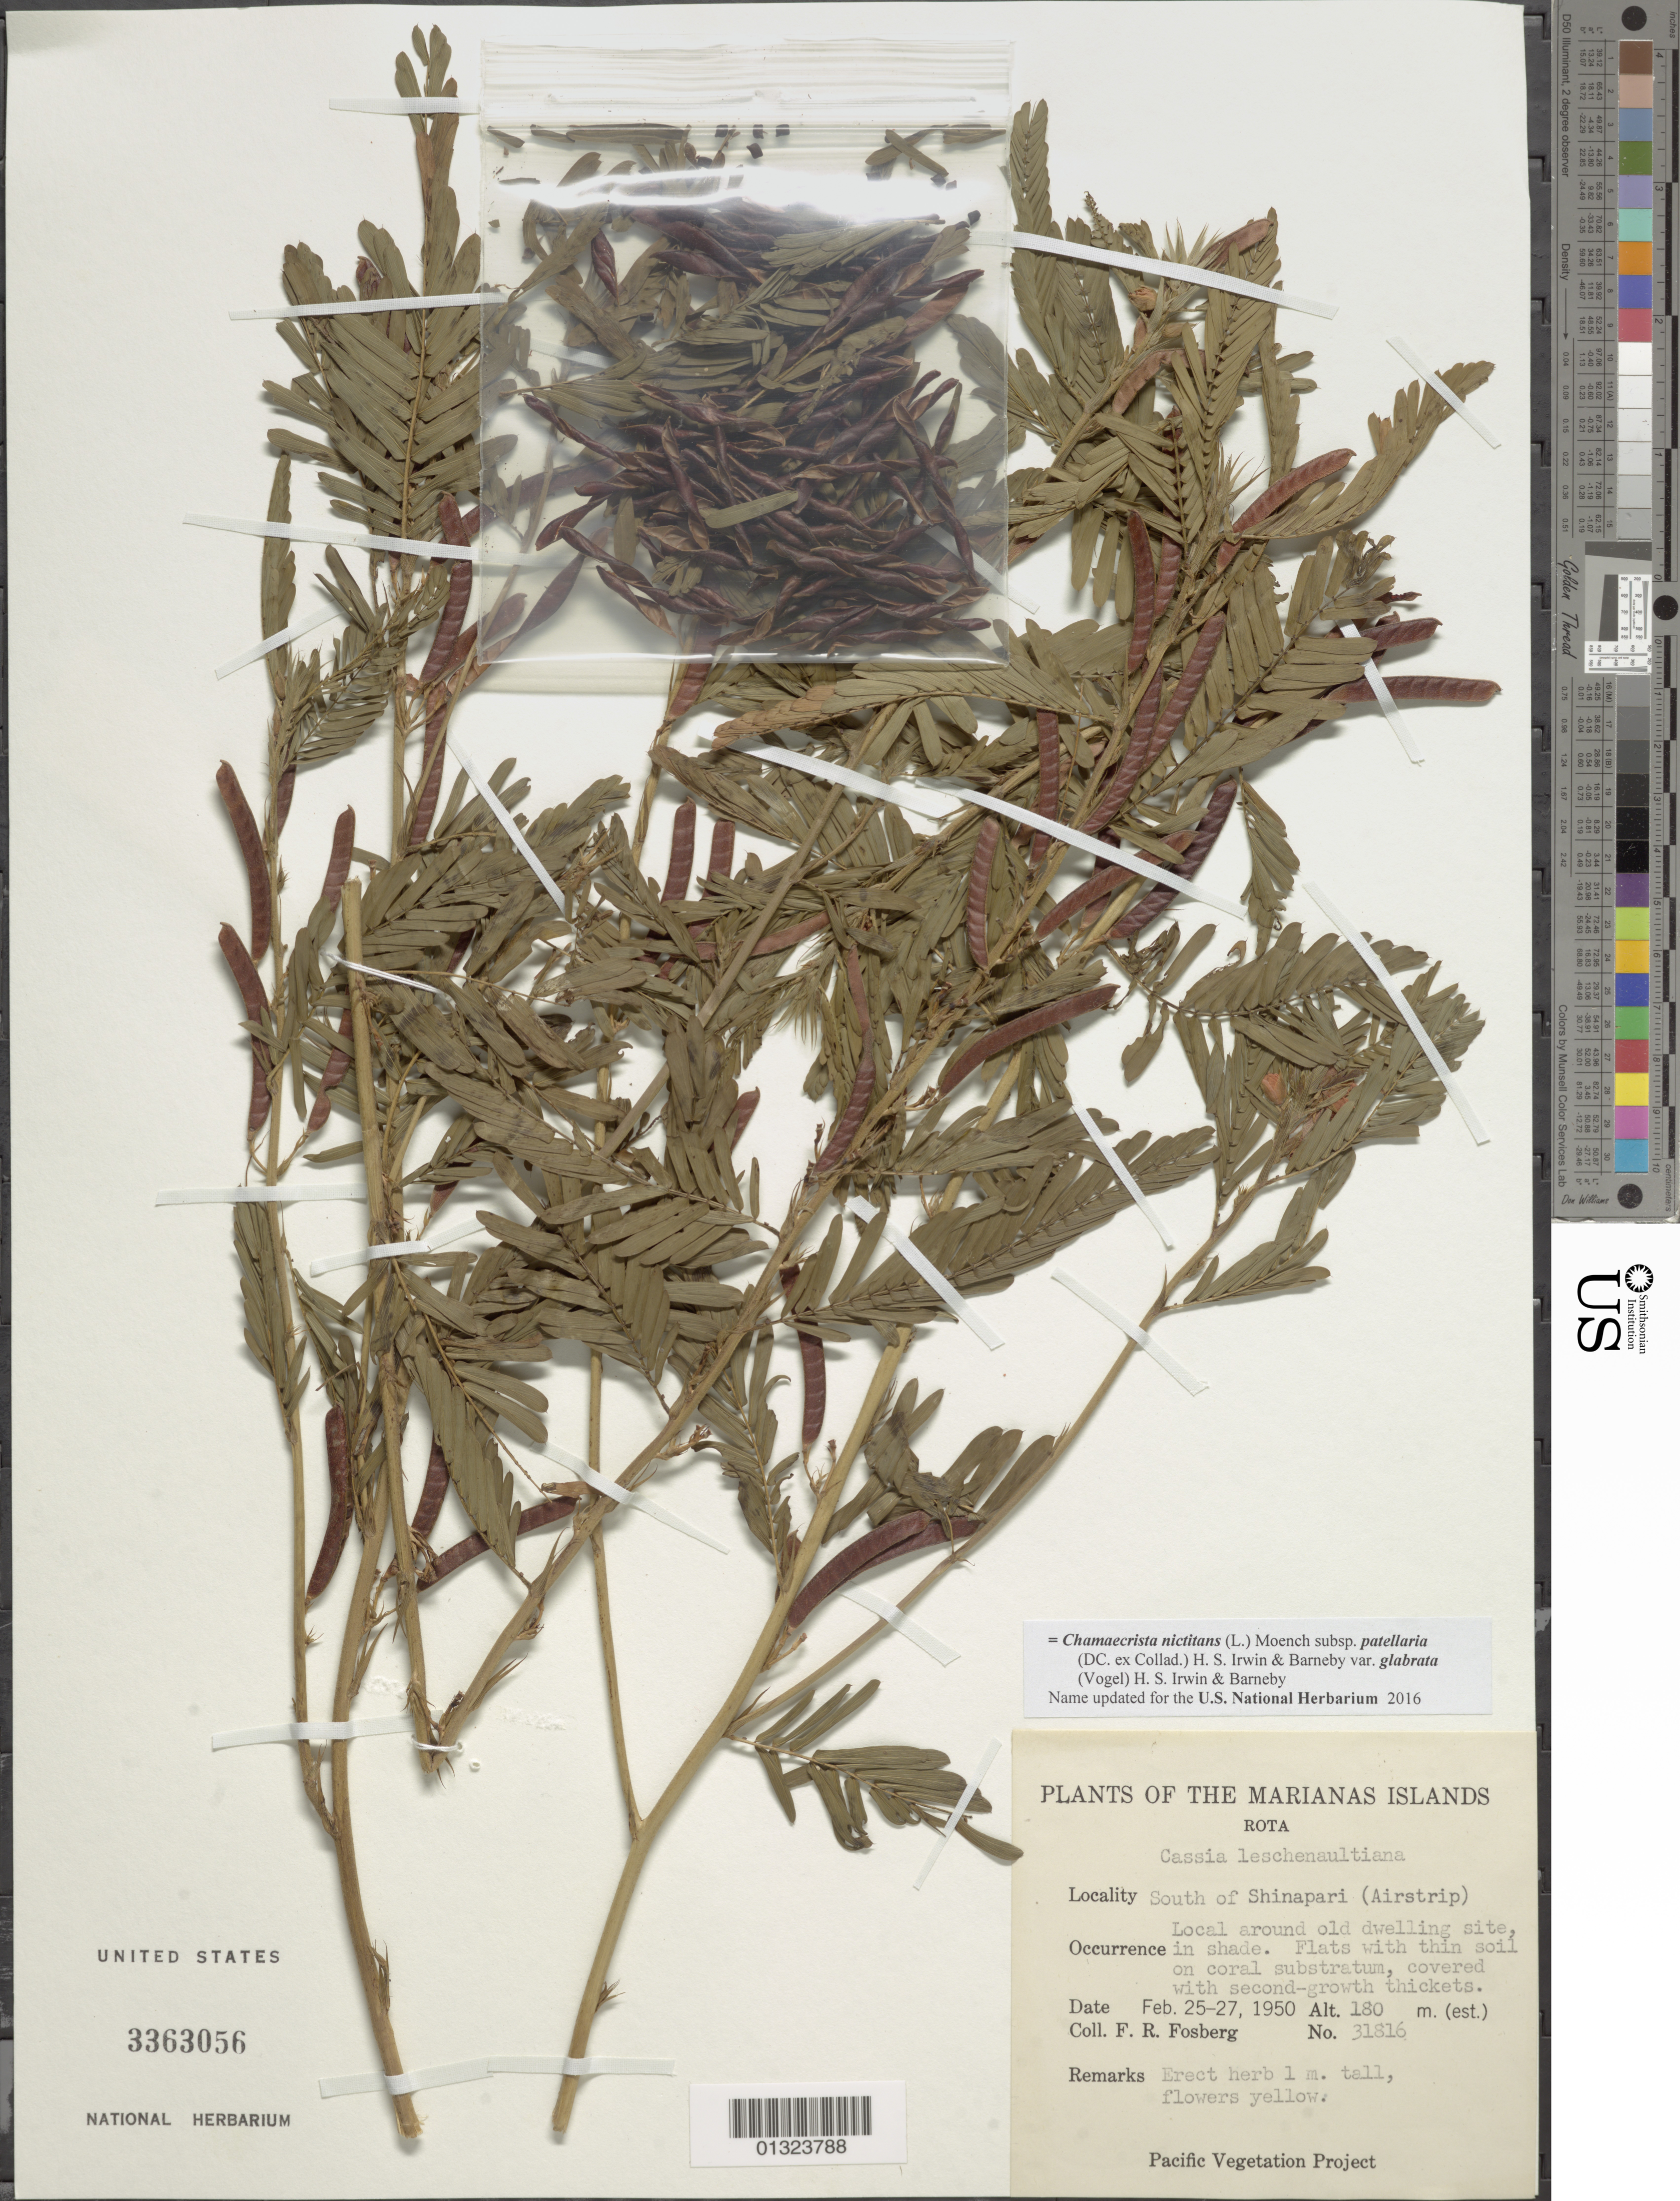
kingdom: Plantae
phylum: Tracheophyta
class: Magnoliopsida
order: Fabales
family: Fabaceae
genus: Chamaecrista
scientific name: Chamaecrista nictitans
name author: (L.) Moench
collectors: F. R. Fosberg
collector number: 31816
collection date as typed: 25 Feb 1950 to 27 Feb 1950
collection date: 1950-02-25/1950-02-27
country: Northern Mariana Islands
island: Rota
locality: S of shinapari (airstrip)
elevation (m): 180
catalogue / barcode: US 3363056